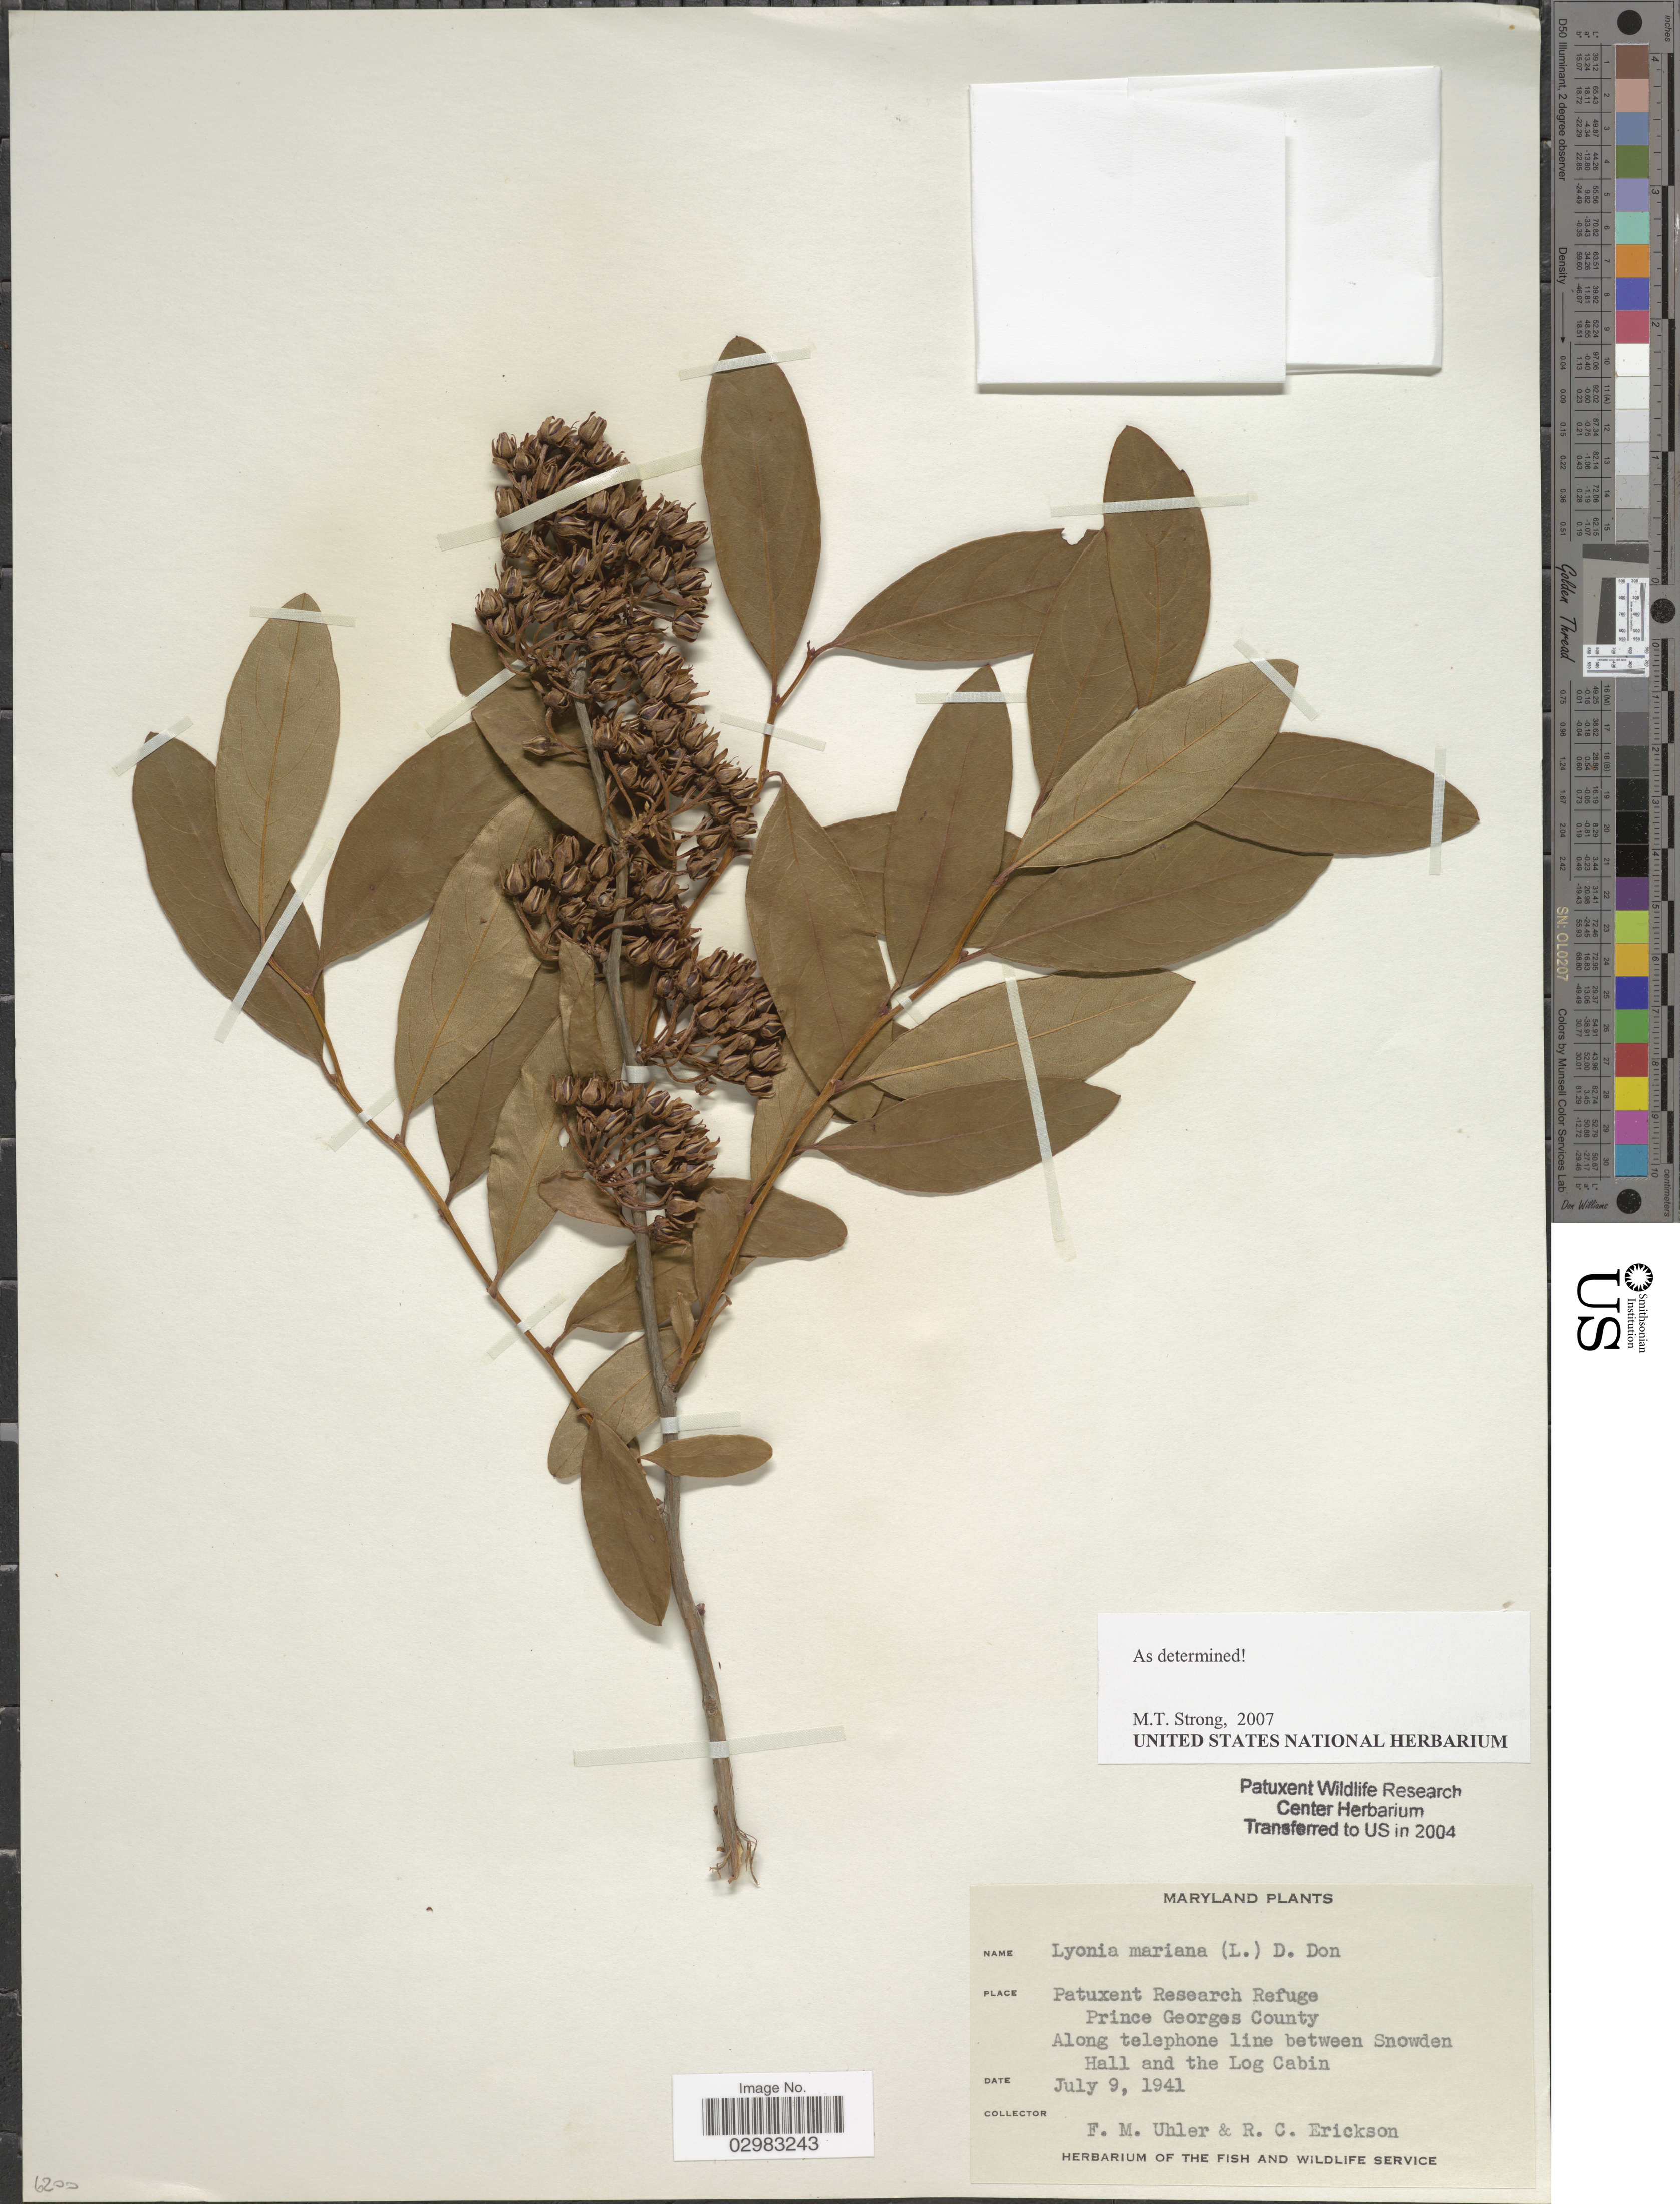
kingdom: Plantae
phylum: Tracheophyta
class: Magnoliopsida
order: Ericales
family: Ericaceae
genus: Lyonia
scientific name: Lyonia mariana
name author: (L.) D. Don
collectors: F. M. Uhler & R. Erickson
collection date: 1941-07-09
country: United States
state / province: Maryland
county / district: Prince George's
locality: Patuxent Research Refuge Prince Georges County. Along telephone line between Snowden Hall and the Log Cabin.